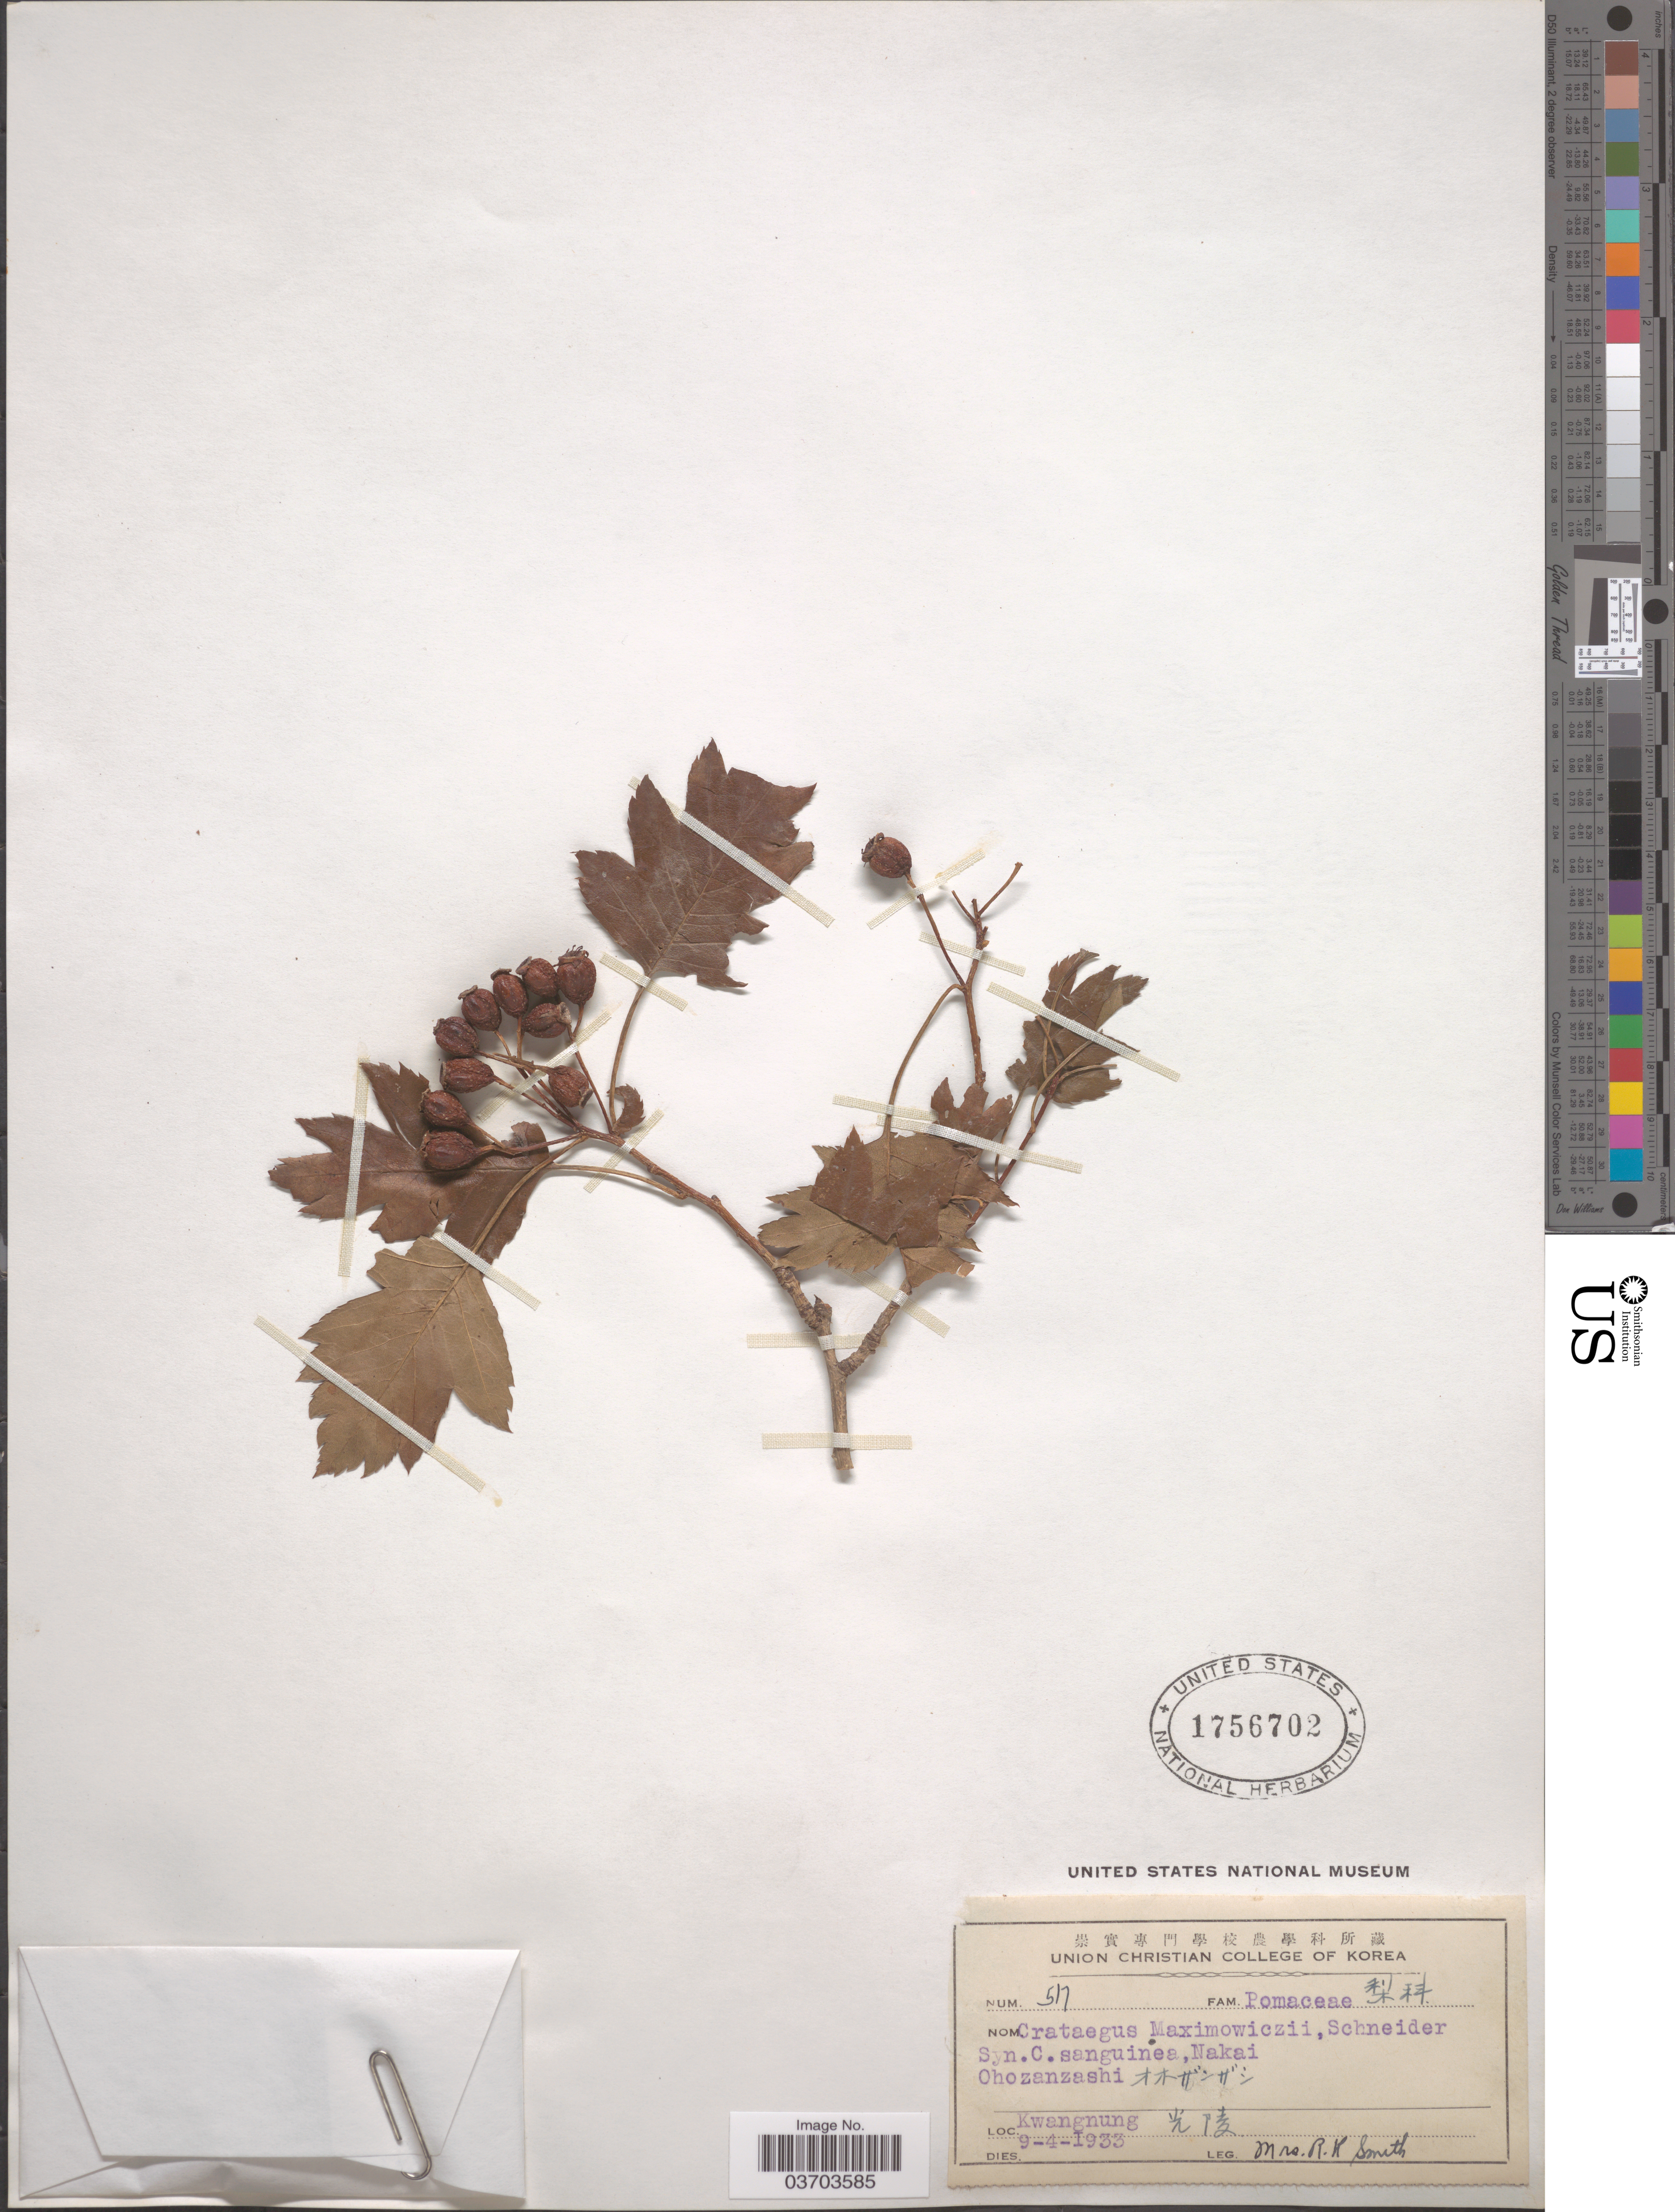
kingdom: Plantae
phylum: Tracheophyta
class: Magnoliopsida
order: Rosales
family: Rosaceae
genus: Crataegus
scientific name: Crataegus maximowiczii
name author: C.K. Schneid.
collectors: Mrs. R. K. Smith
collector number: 517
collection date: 1933-04-09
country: China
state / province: Guangdong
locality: Kwangnung X.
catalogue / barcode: US 1756702